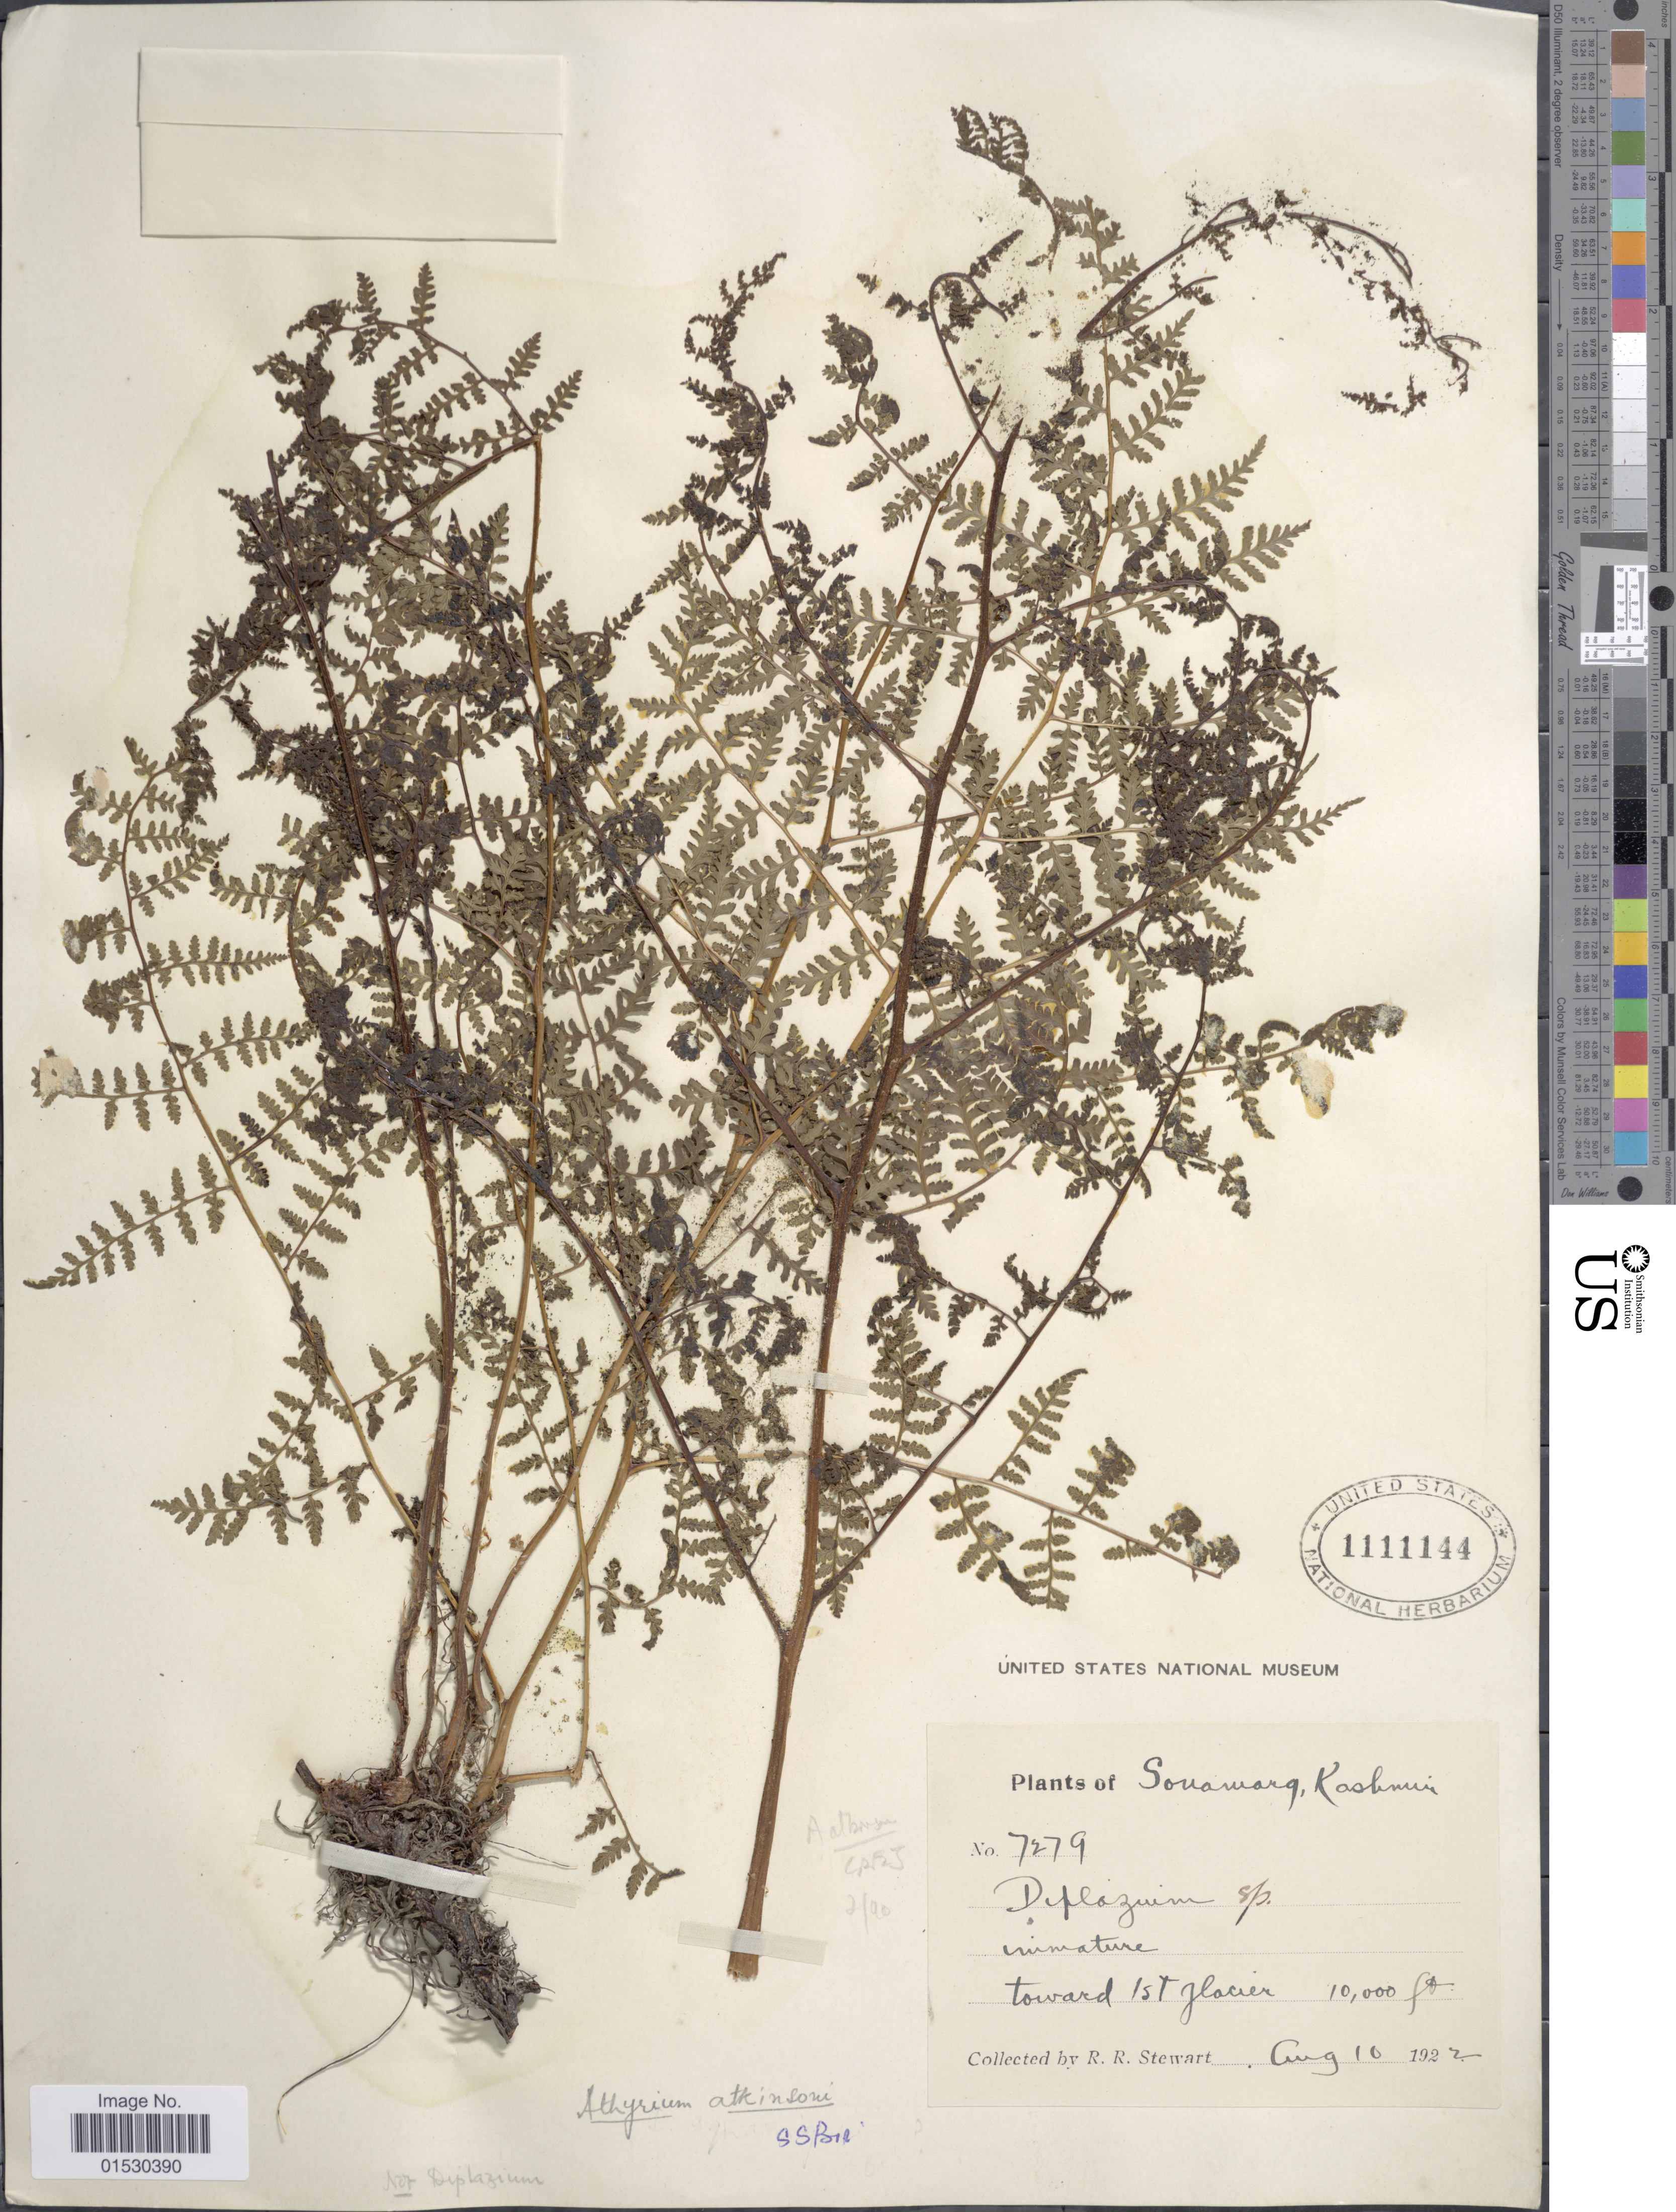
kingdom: Plantae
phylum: Tracheophyta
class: Polypodiopsida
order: Polypodiales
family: Athyriaceae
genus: Athyrium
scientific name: Athyrium atkinsonii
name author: Bedd.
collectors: R. R. Stewart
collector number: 7279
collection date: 1922-08-10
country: India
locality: Sovawarg, Kashmir, immature toward 1st glacier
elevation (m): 3048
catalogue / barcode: US 1111144